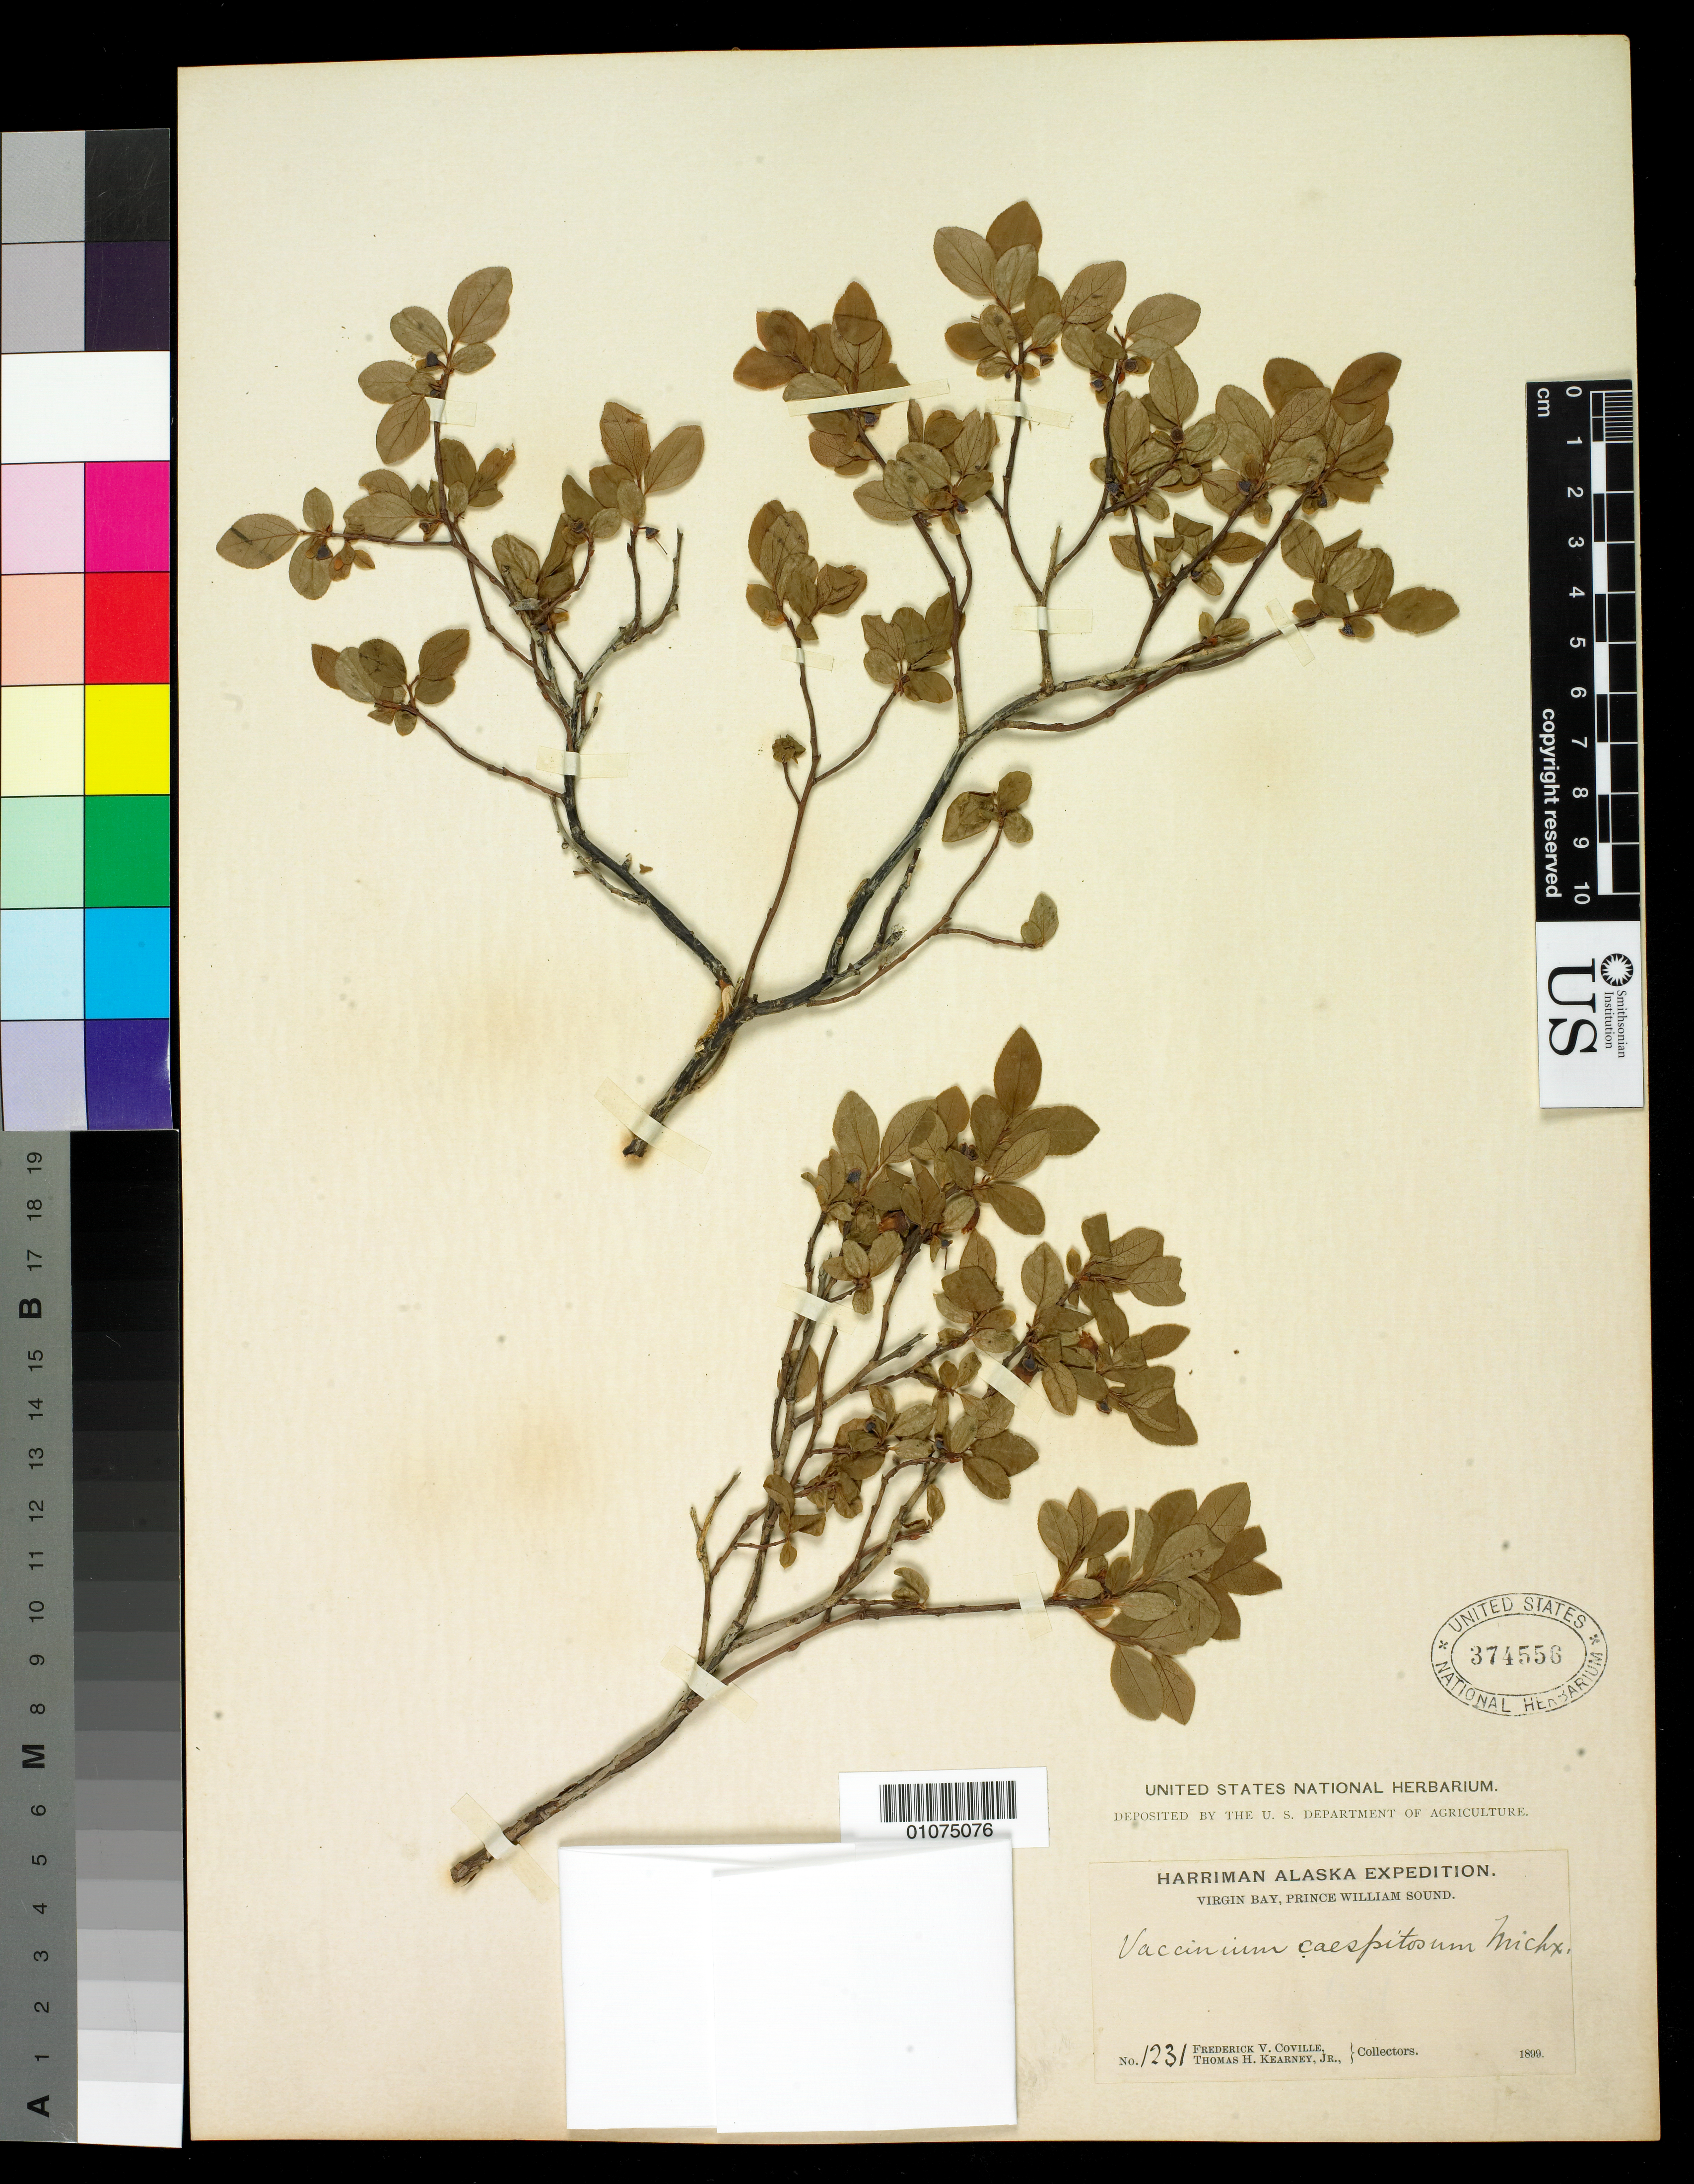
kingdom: Plantae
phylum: Tracheophyta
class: Magnoliopsida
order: Ericales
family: Ericaceae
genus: Vaccinium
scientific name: Vaccinium caespitosum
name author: Michx.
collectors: F. V. Coville & T. H. Kearney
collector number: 1231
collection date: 1899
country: United States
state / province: Alaska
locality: Virgin Bay, Prince William Sound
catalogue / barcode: US 374556